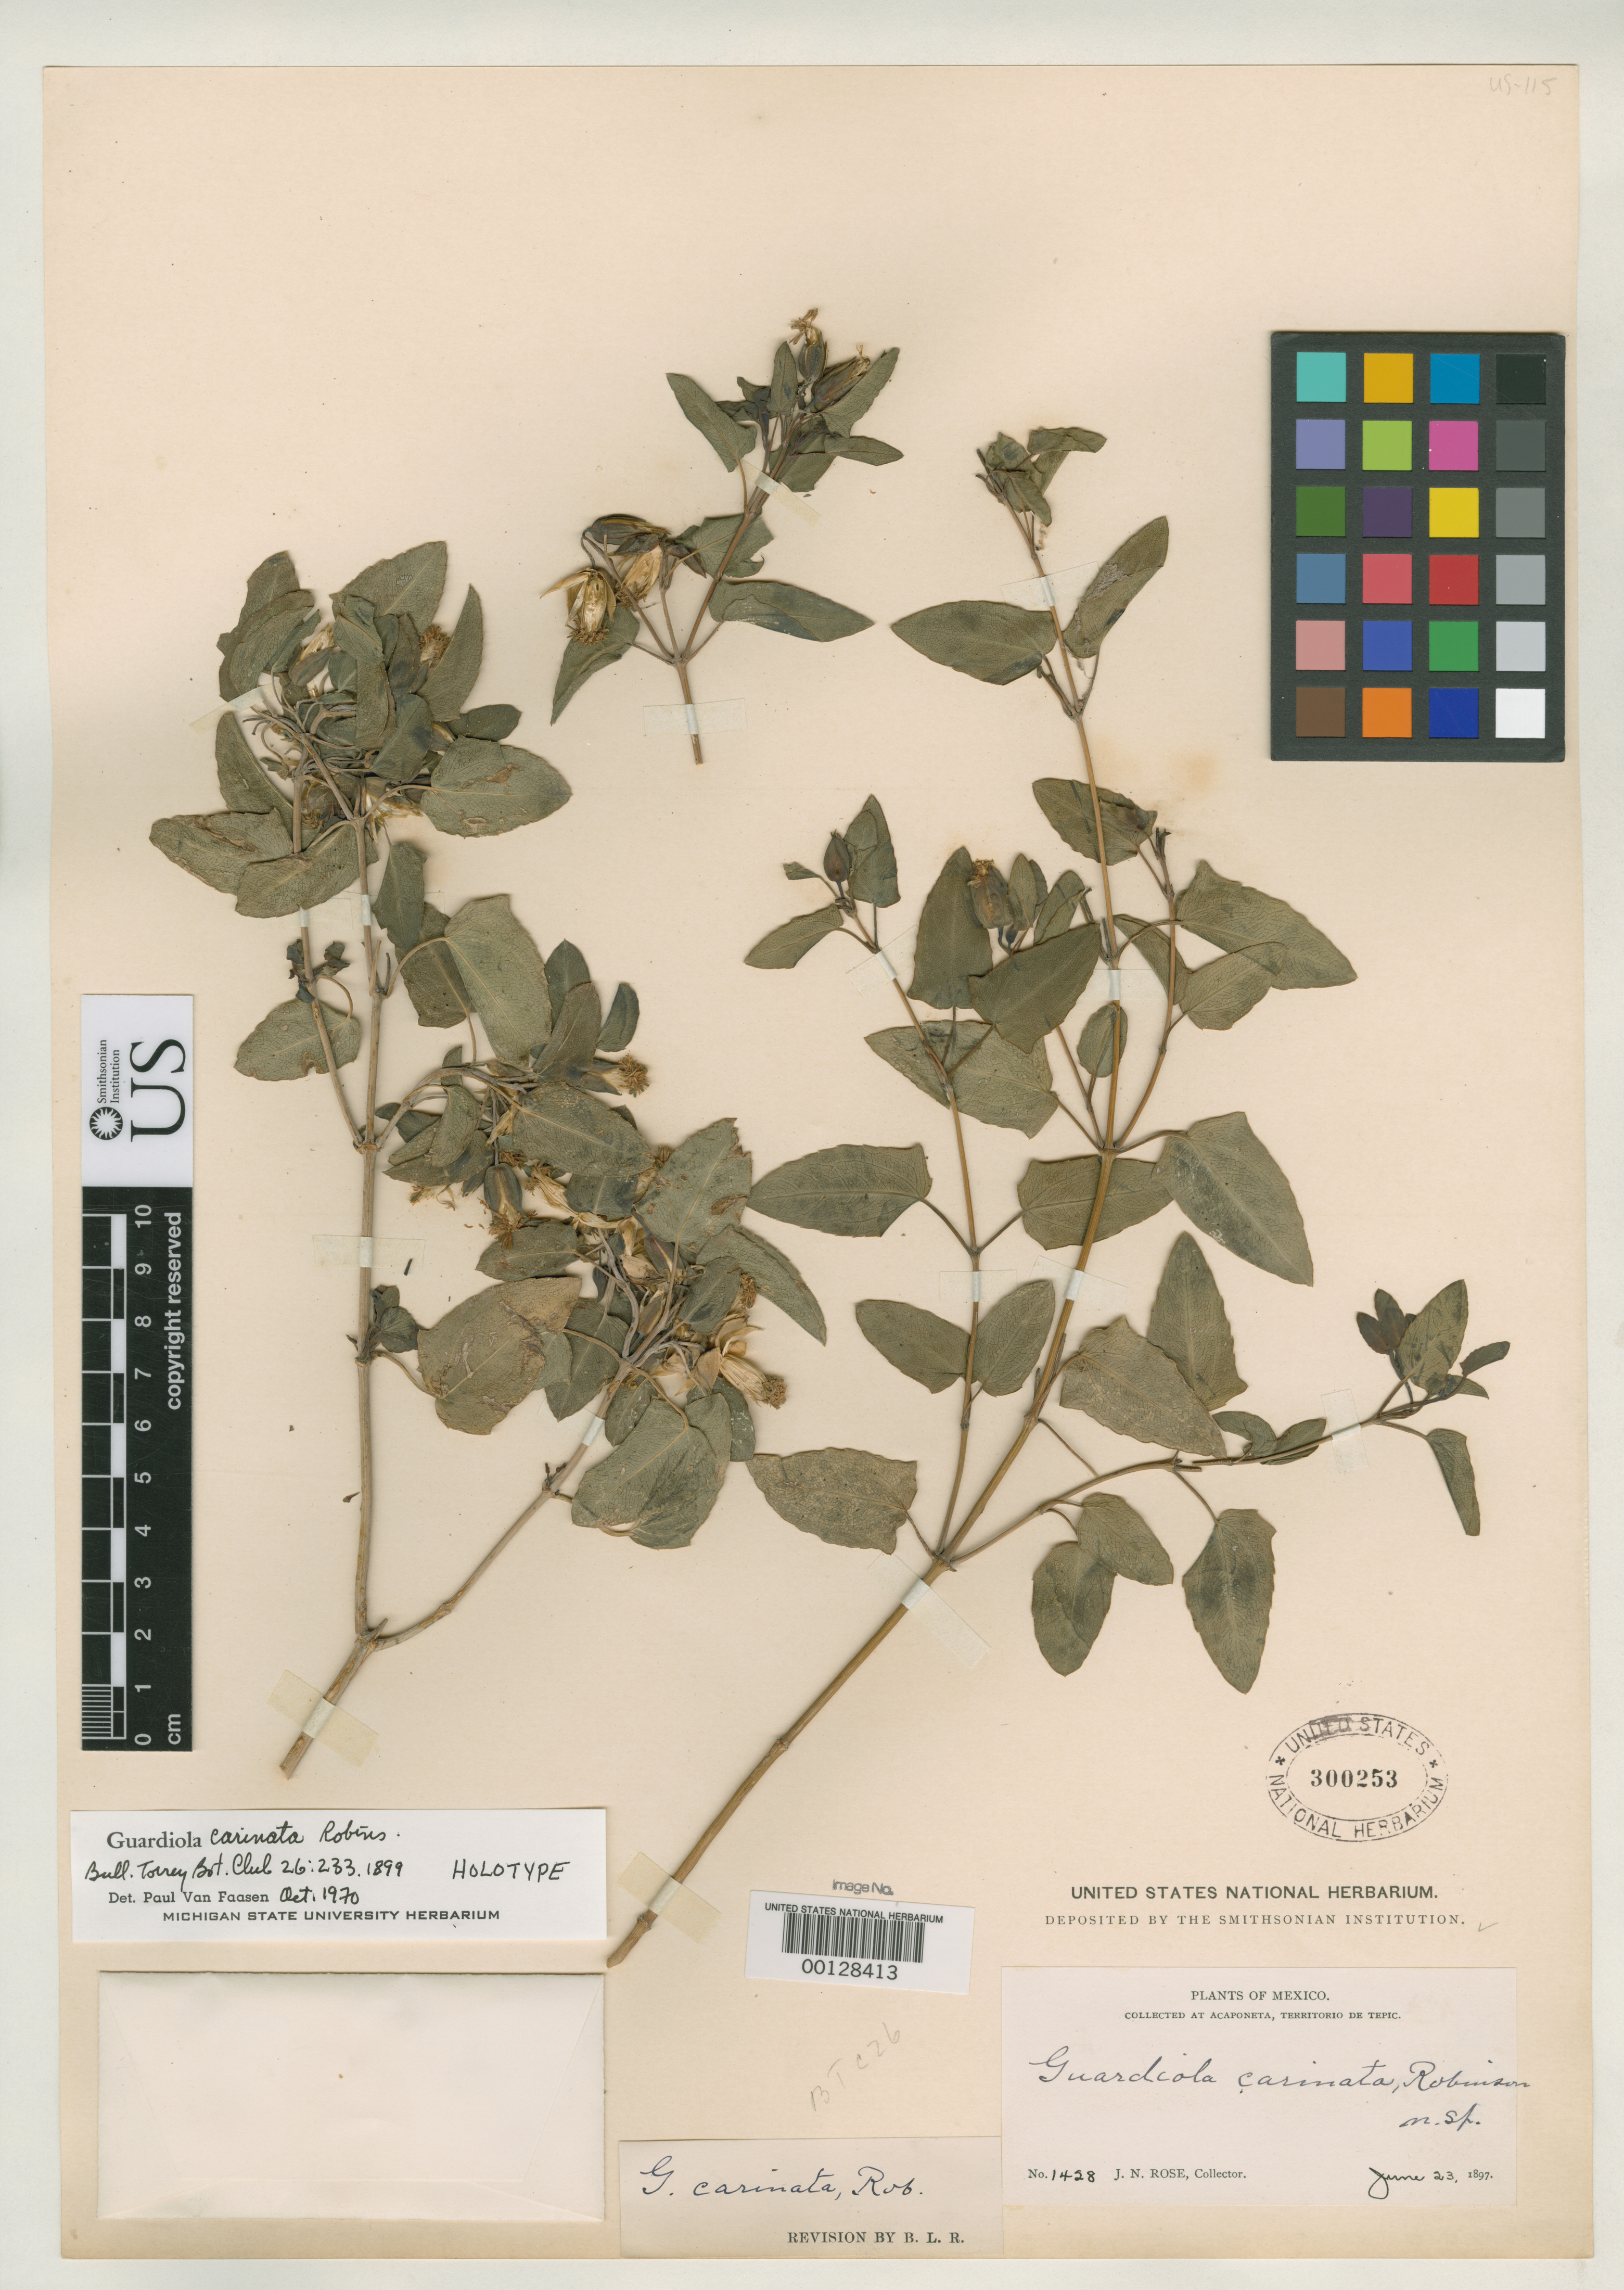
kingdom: Plantae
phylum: Tracheophyta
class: Magnoliopsida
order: Asterales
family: Asteraceae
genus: Guardiola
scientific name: Guardiola carinata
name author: B.L. Rob.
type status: Holotype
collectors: J. N. Rose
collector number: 1428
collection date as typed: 23 Jun 1897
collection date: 1897-06-23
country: Mexico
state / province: Nayarit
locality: Tepic, Acaponeta.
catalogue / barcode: US 300253